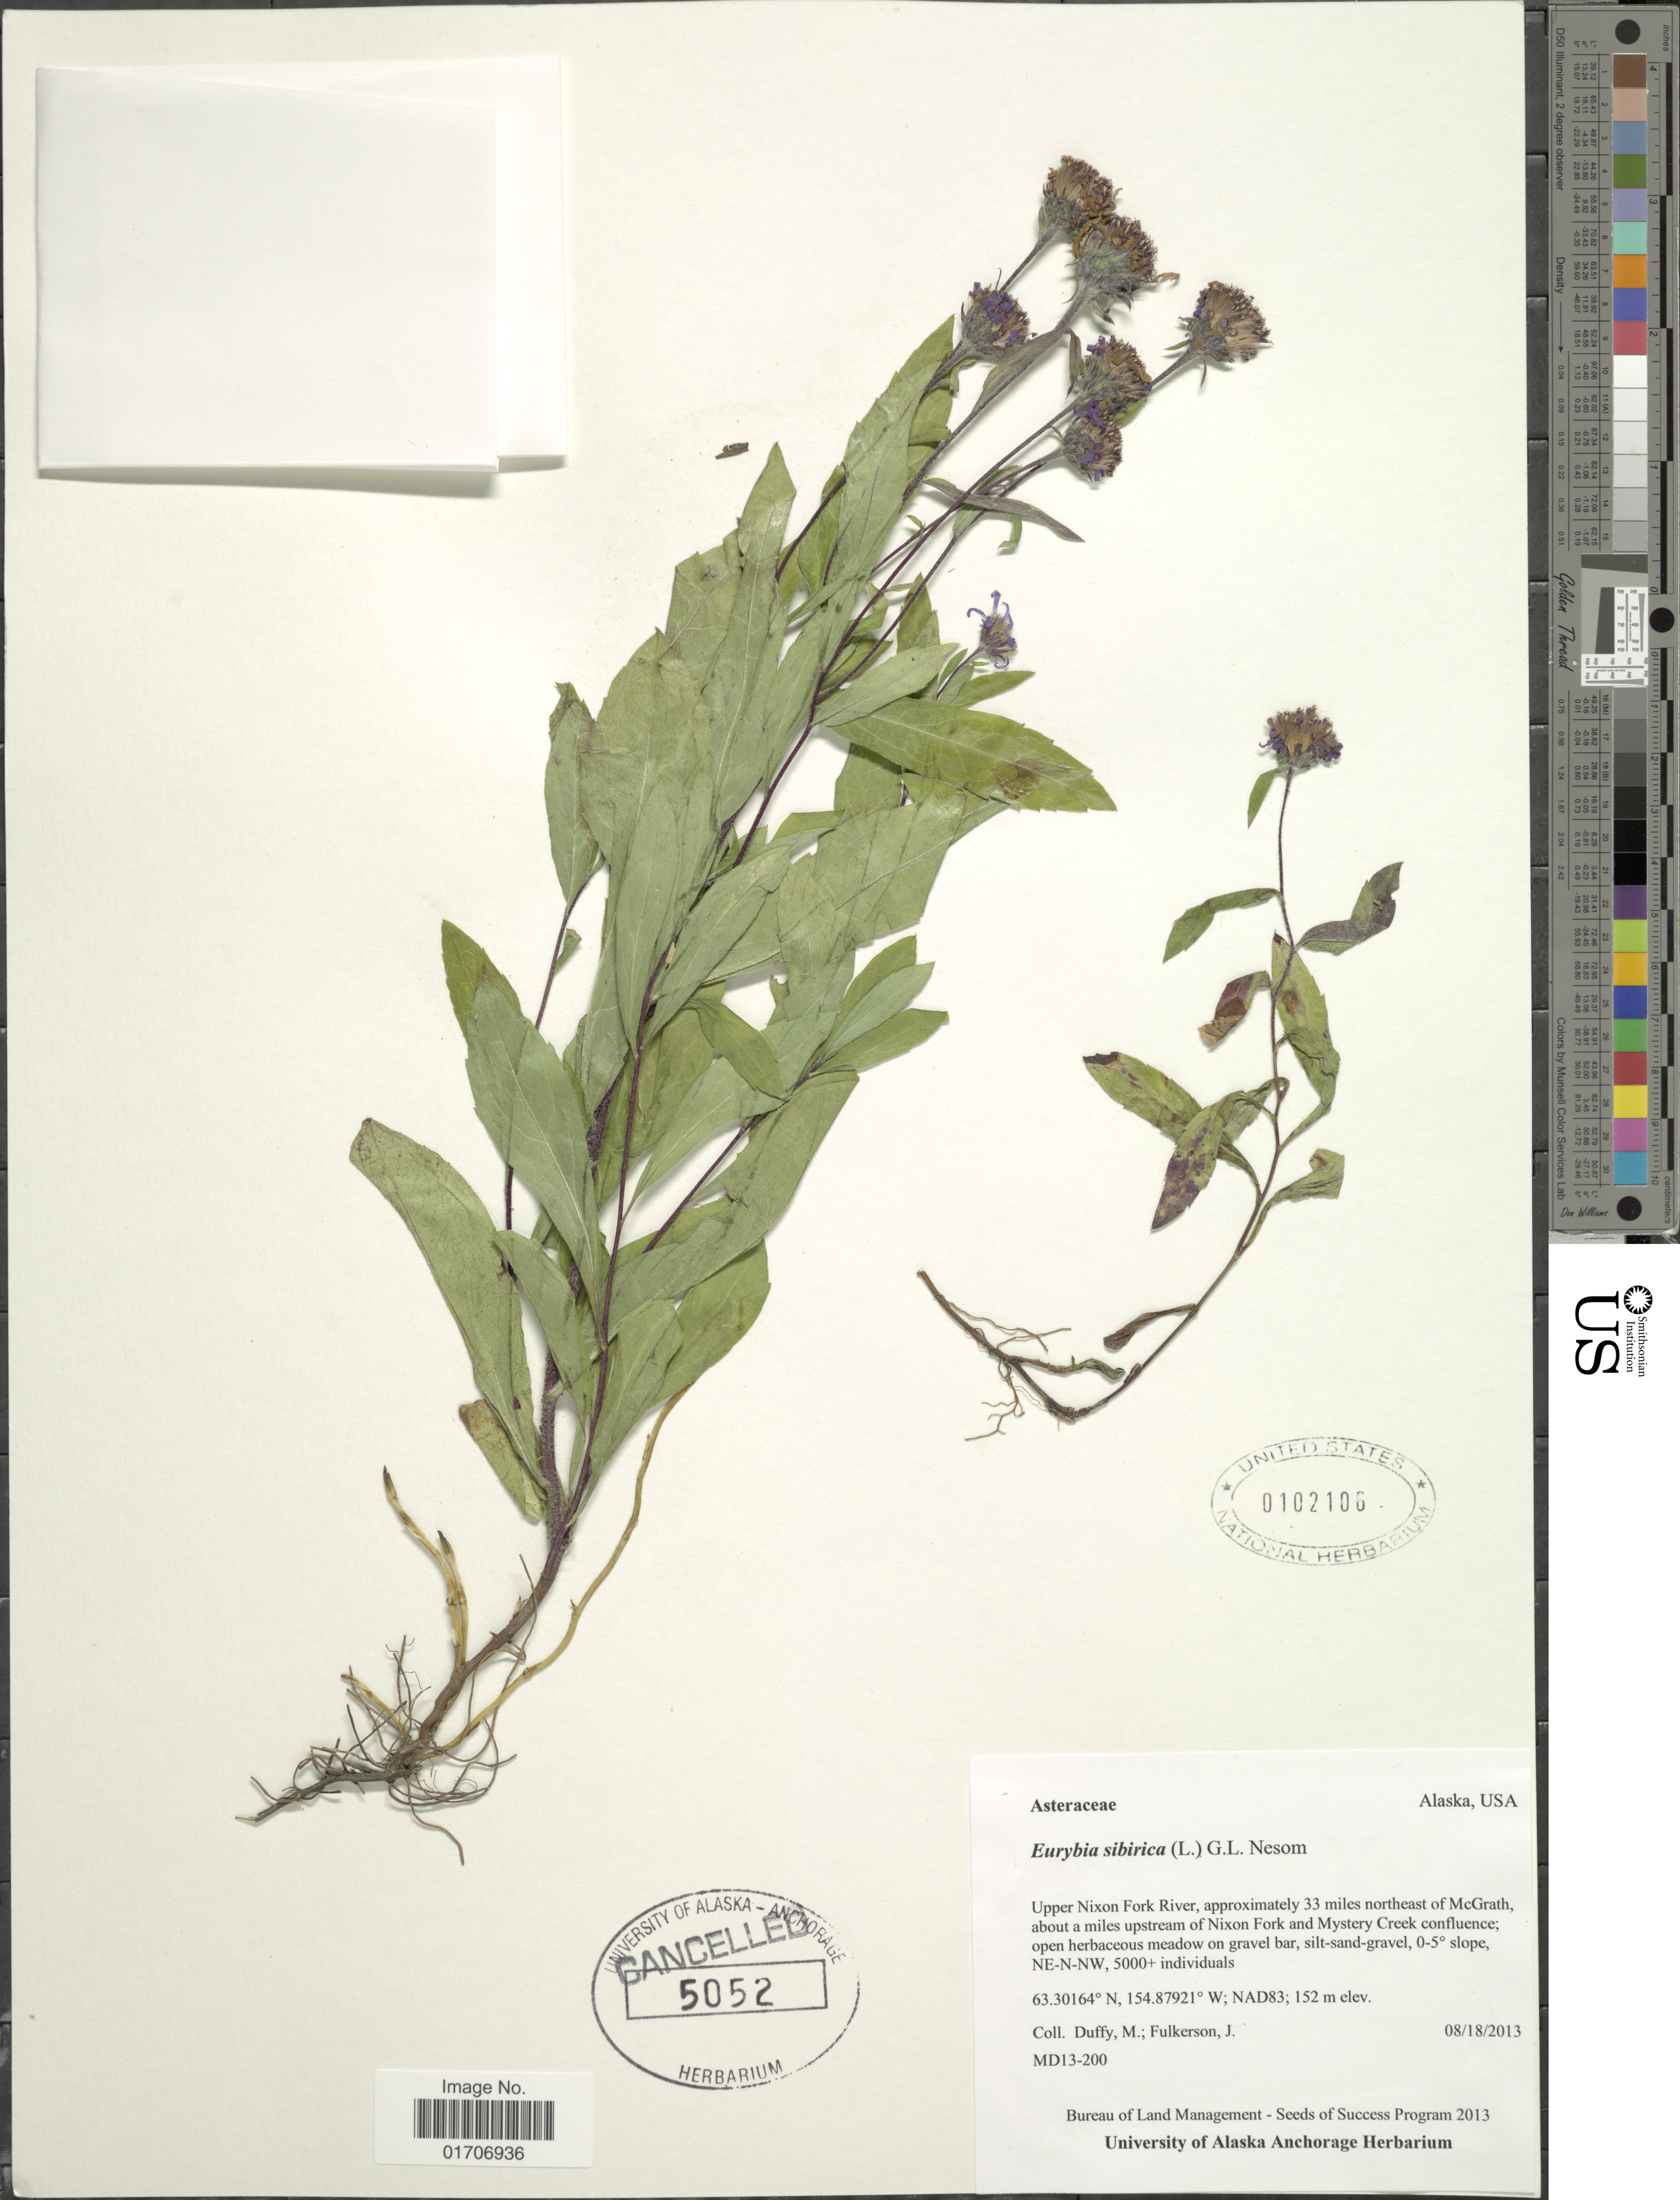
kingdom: Plantae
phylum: Tracheophyta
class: Magnoliopsida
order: Asterales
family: Asteraceae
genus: Eurybia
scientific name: Eurybia sibirica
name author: (L.) G.L. Nesom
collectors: M. Duffy & J. Fulkerson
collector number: MD13-200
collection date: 2013-08-18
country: United States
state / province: Alaska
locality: Upper Nixon Fork River, approximately 33 miles northeast of McGrath, about a miles upstream of Nixon Fork and Mystery Creek confluence.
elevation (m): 152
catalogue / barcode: US 102106